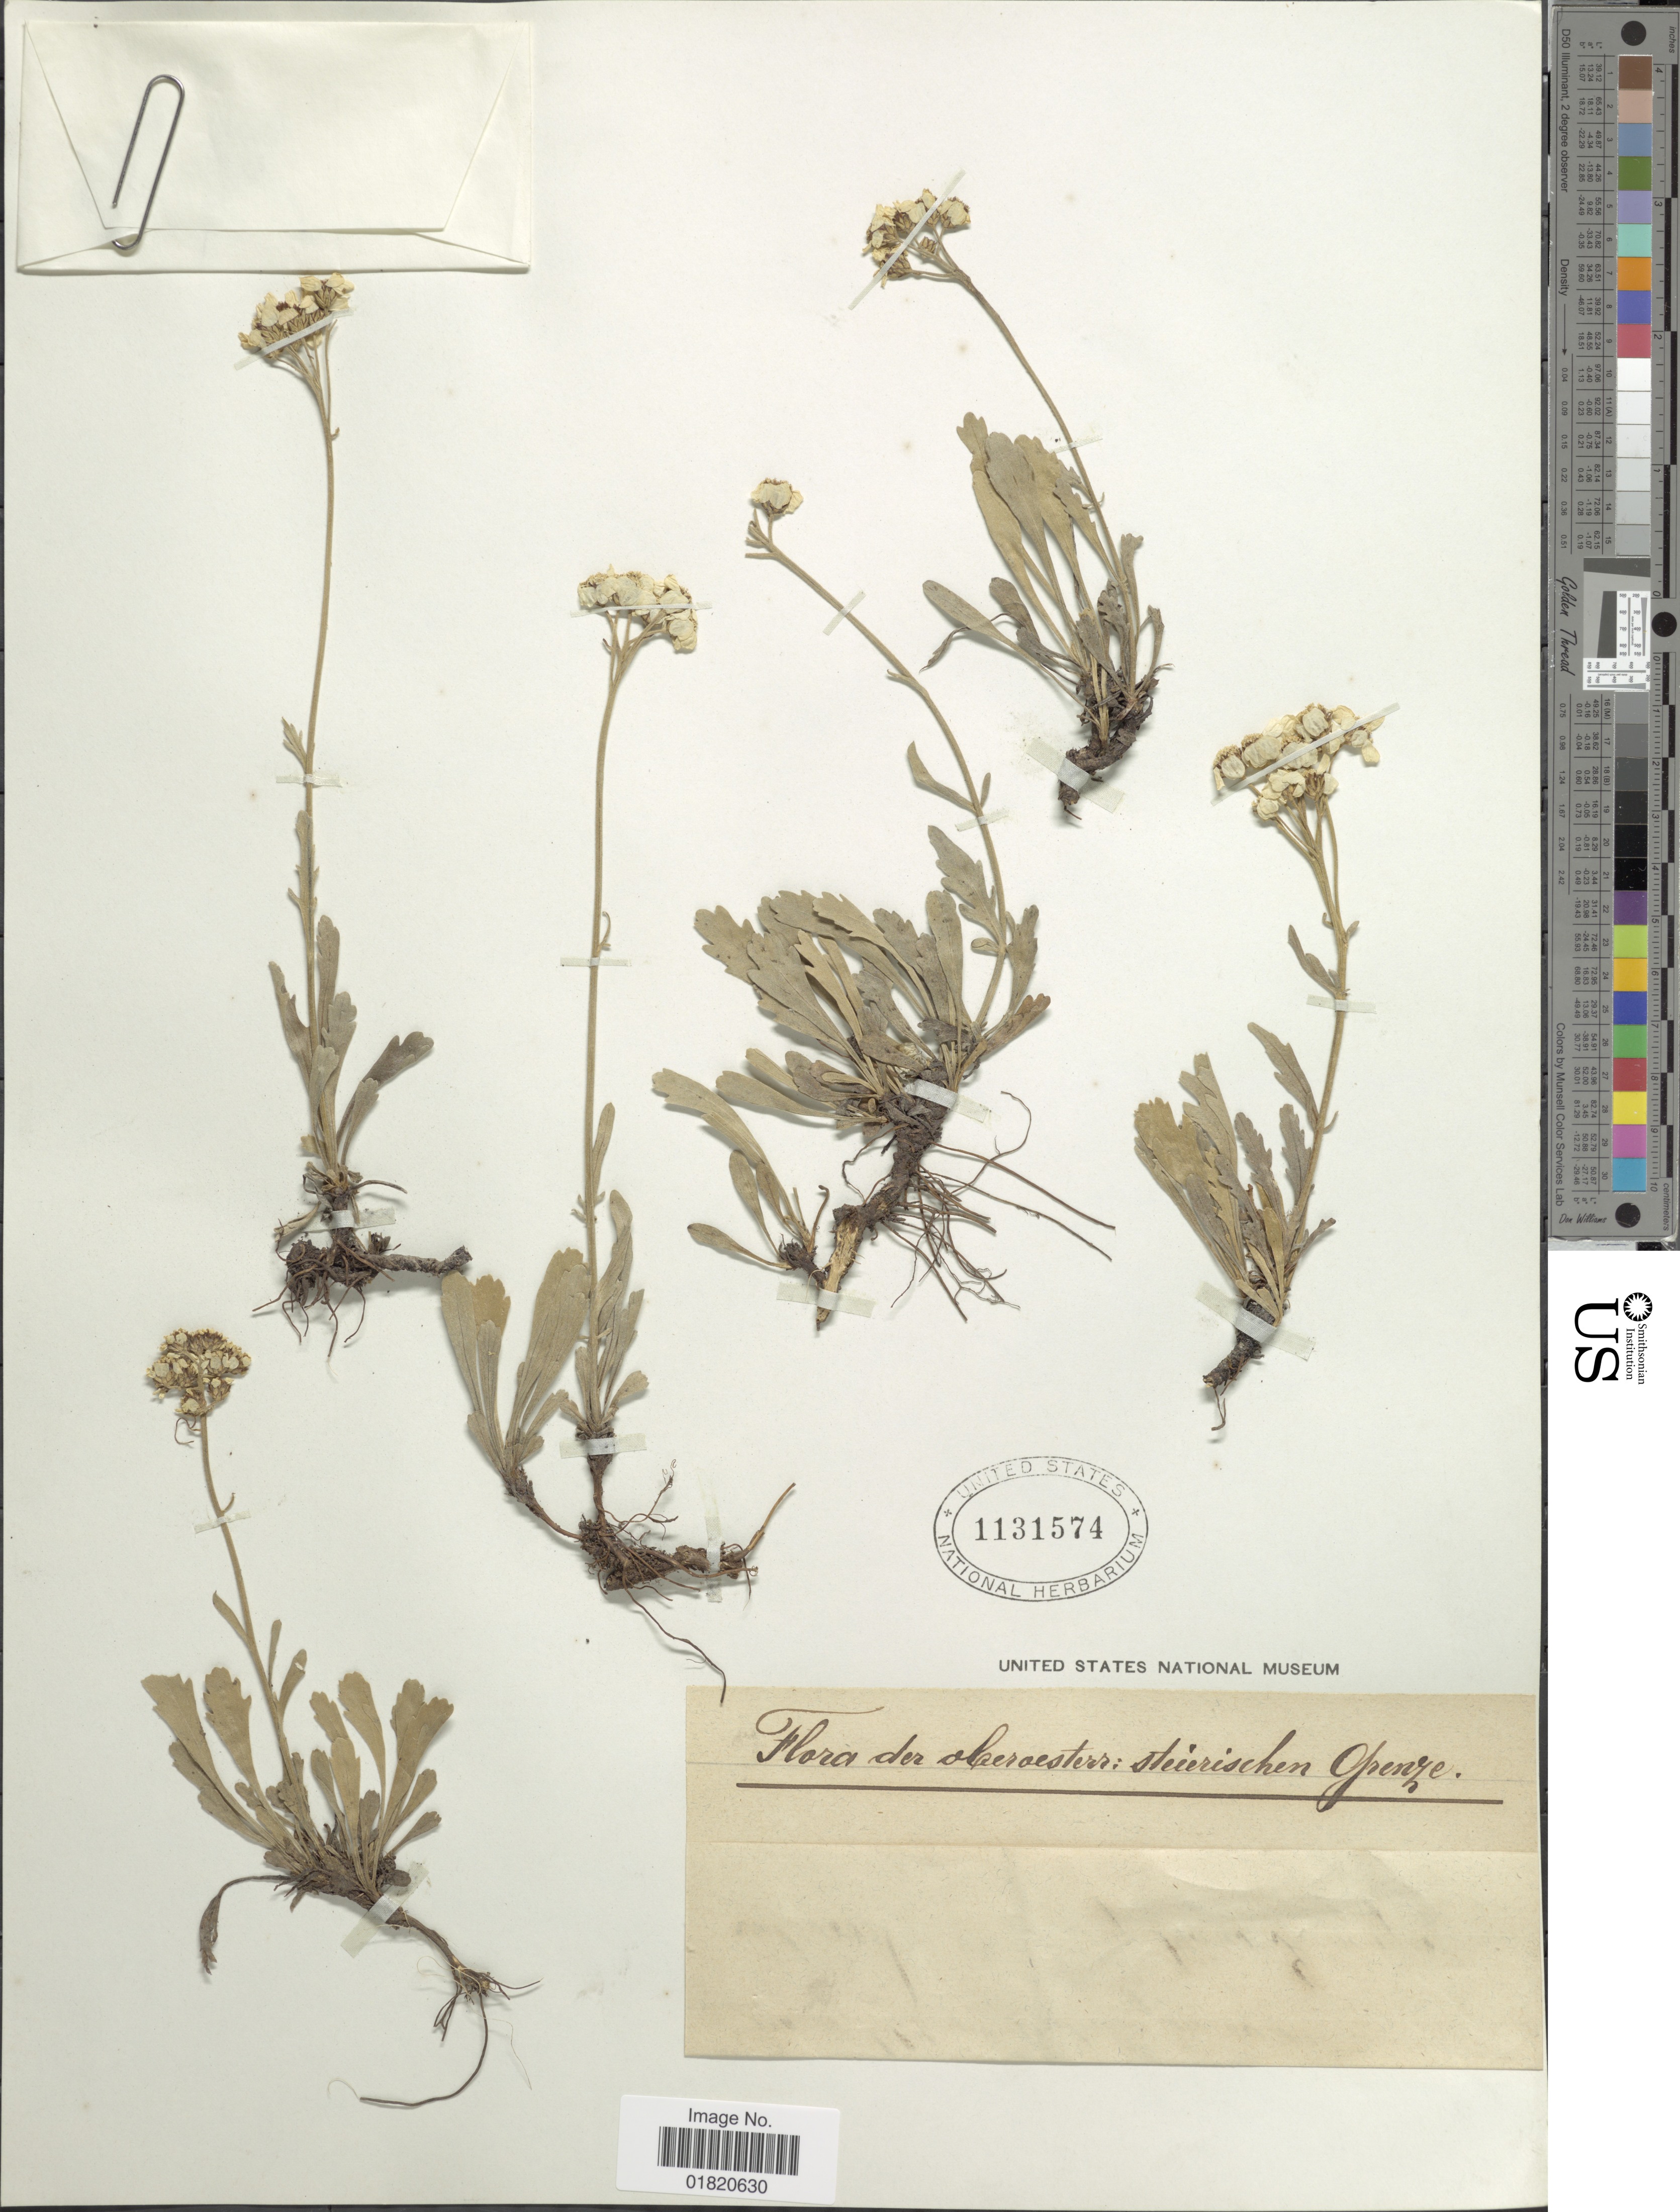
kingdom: Plantae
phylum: Tracheophyta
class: Magnoliopsida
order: Asterales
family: Asteraceae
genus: Achillea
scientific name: Achillea clavennae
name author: L.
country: Austria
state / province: Steiermark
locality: Oberösterreich, Styria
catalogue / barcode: US 1131574